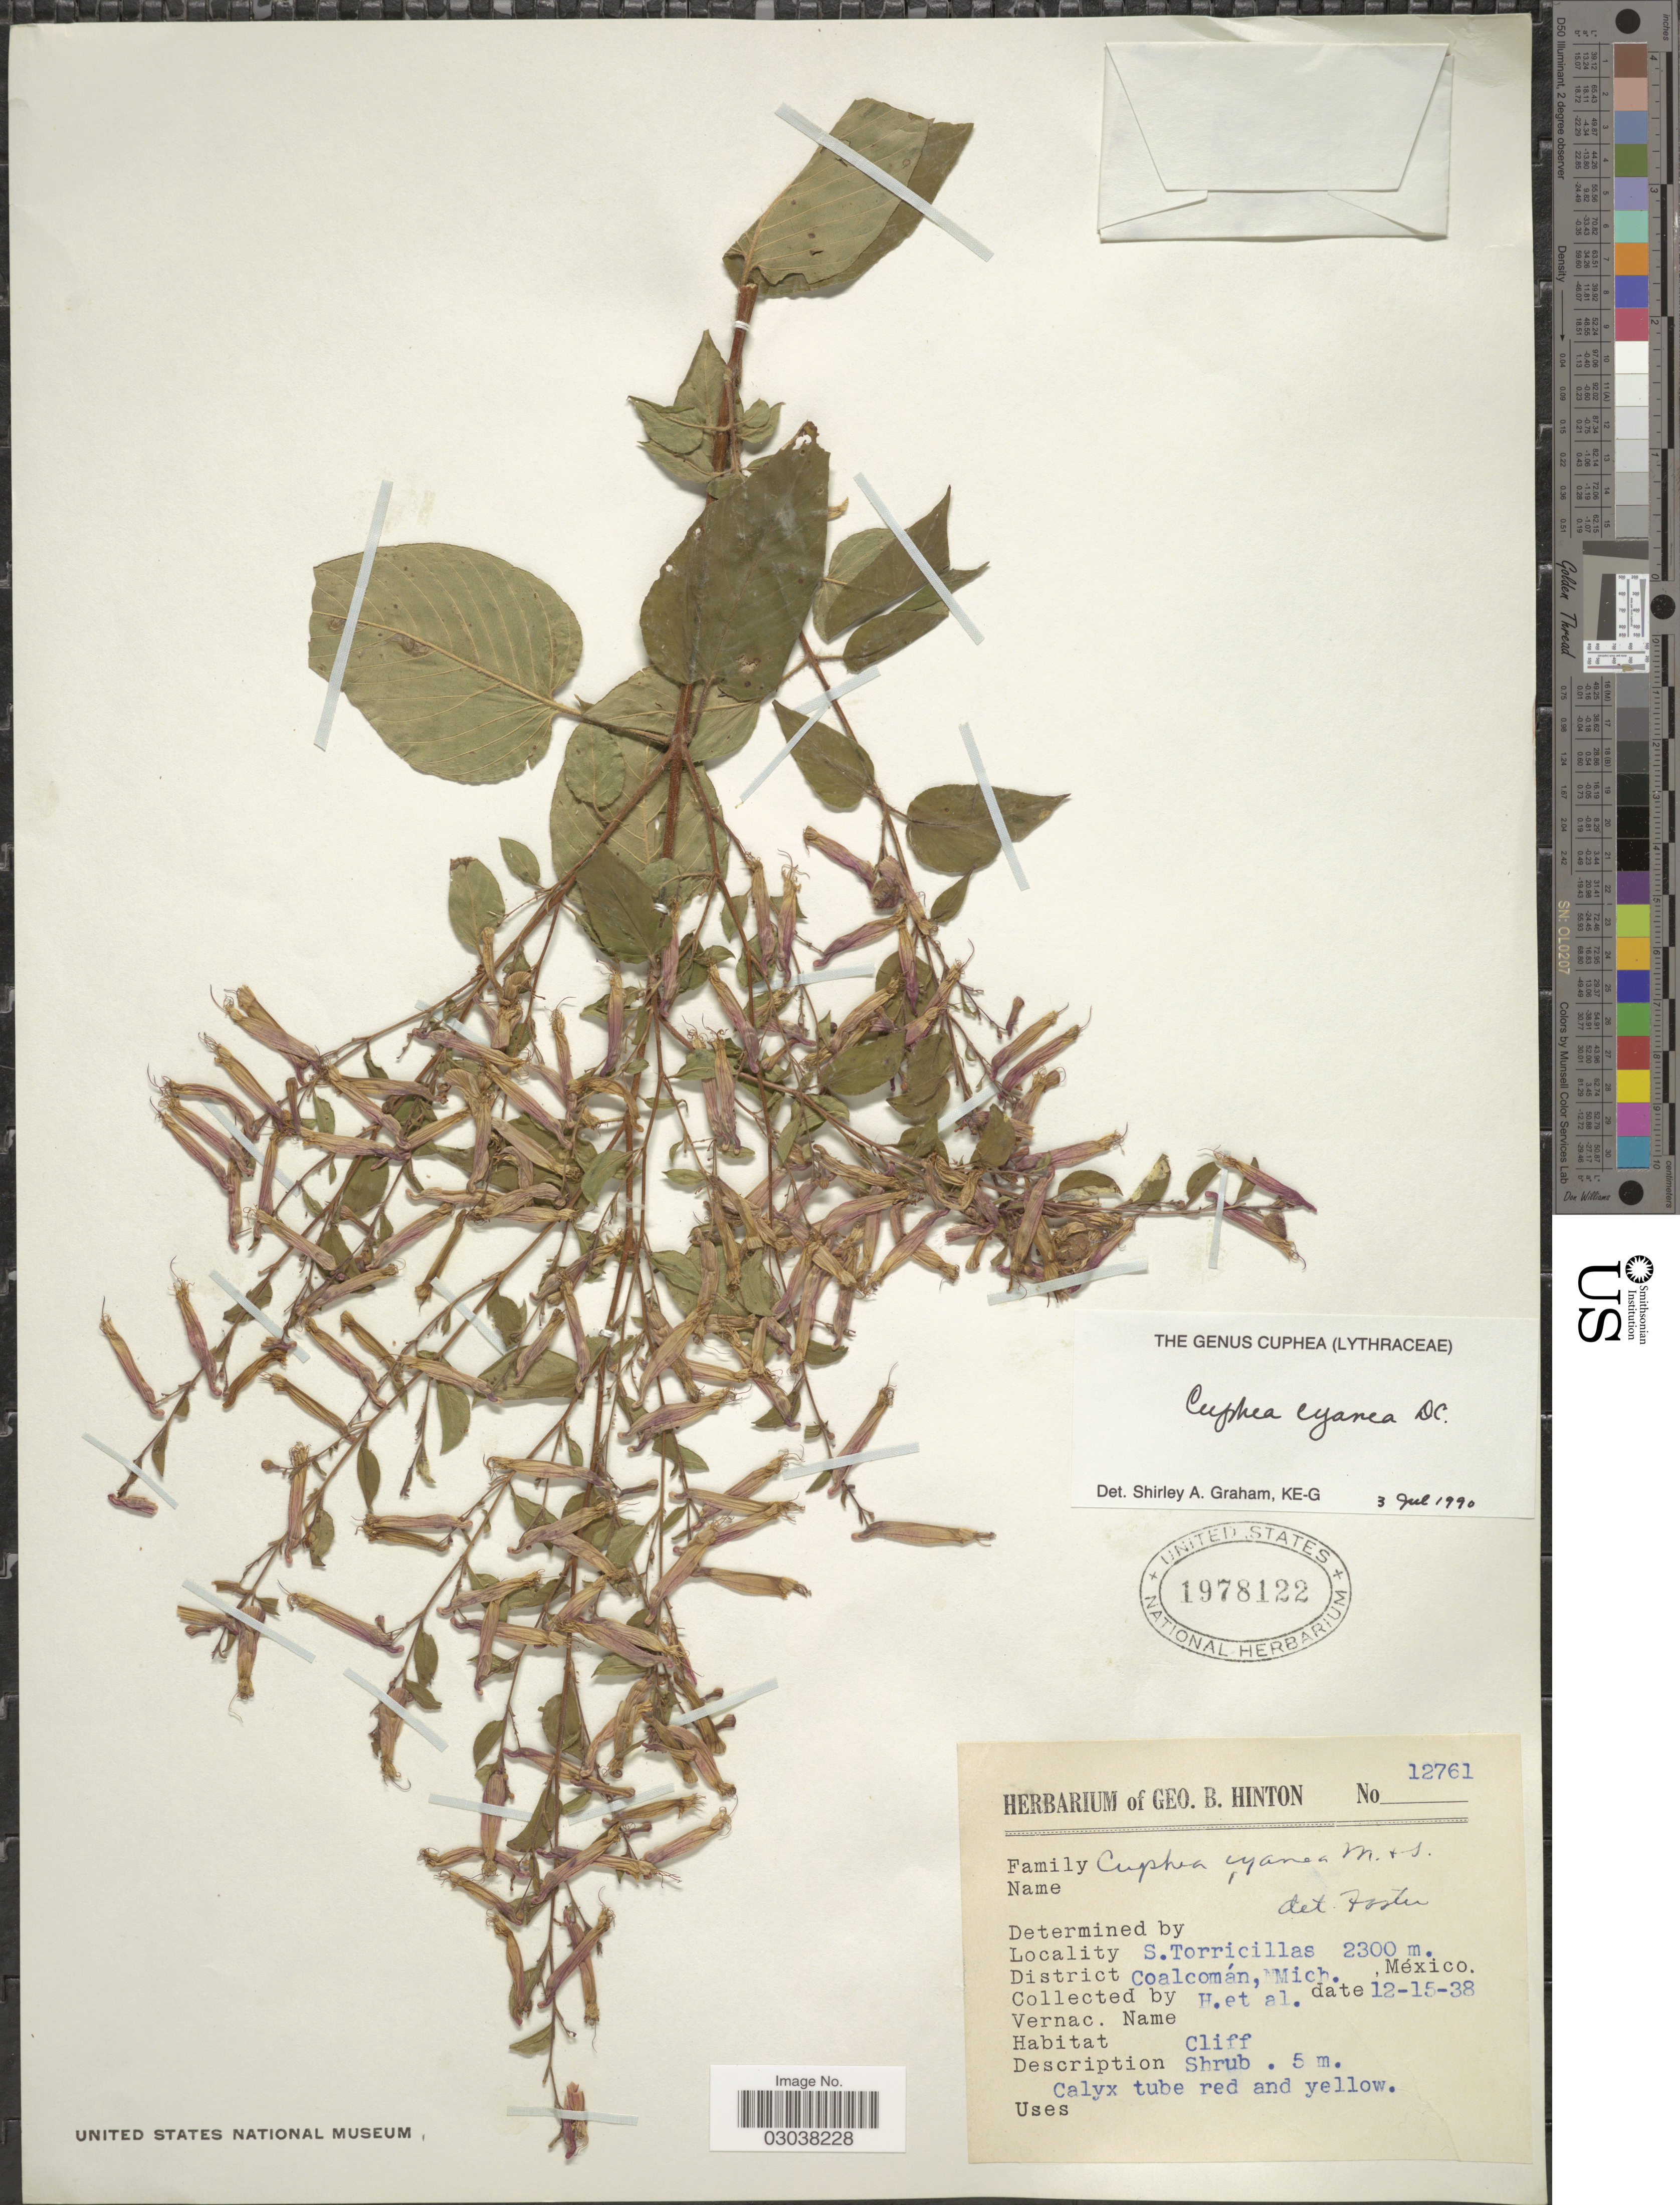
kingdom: Plantae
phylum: Tracheophyta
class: Magnoliopsida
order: Myrtales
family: Lythraceae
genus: Cuphea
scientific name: Cuphea cyanea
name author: DC.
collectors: G. B. Hinton & et al.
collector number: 12761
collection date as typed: Transcribed d/m/y: 15/12/38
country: Mexico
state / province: Michoacán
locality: S. Torricillas. District Coalcomán.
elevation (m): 2300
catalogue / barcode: US 1978122